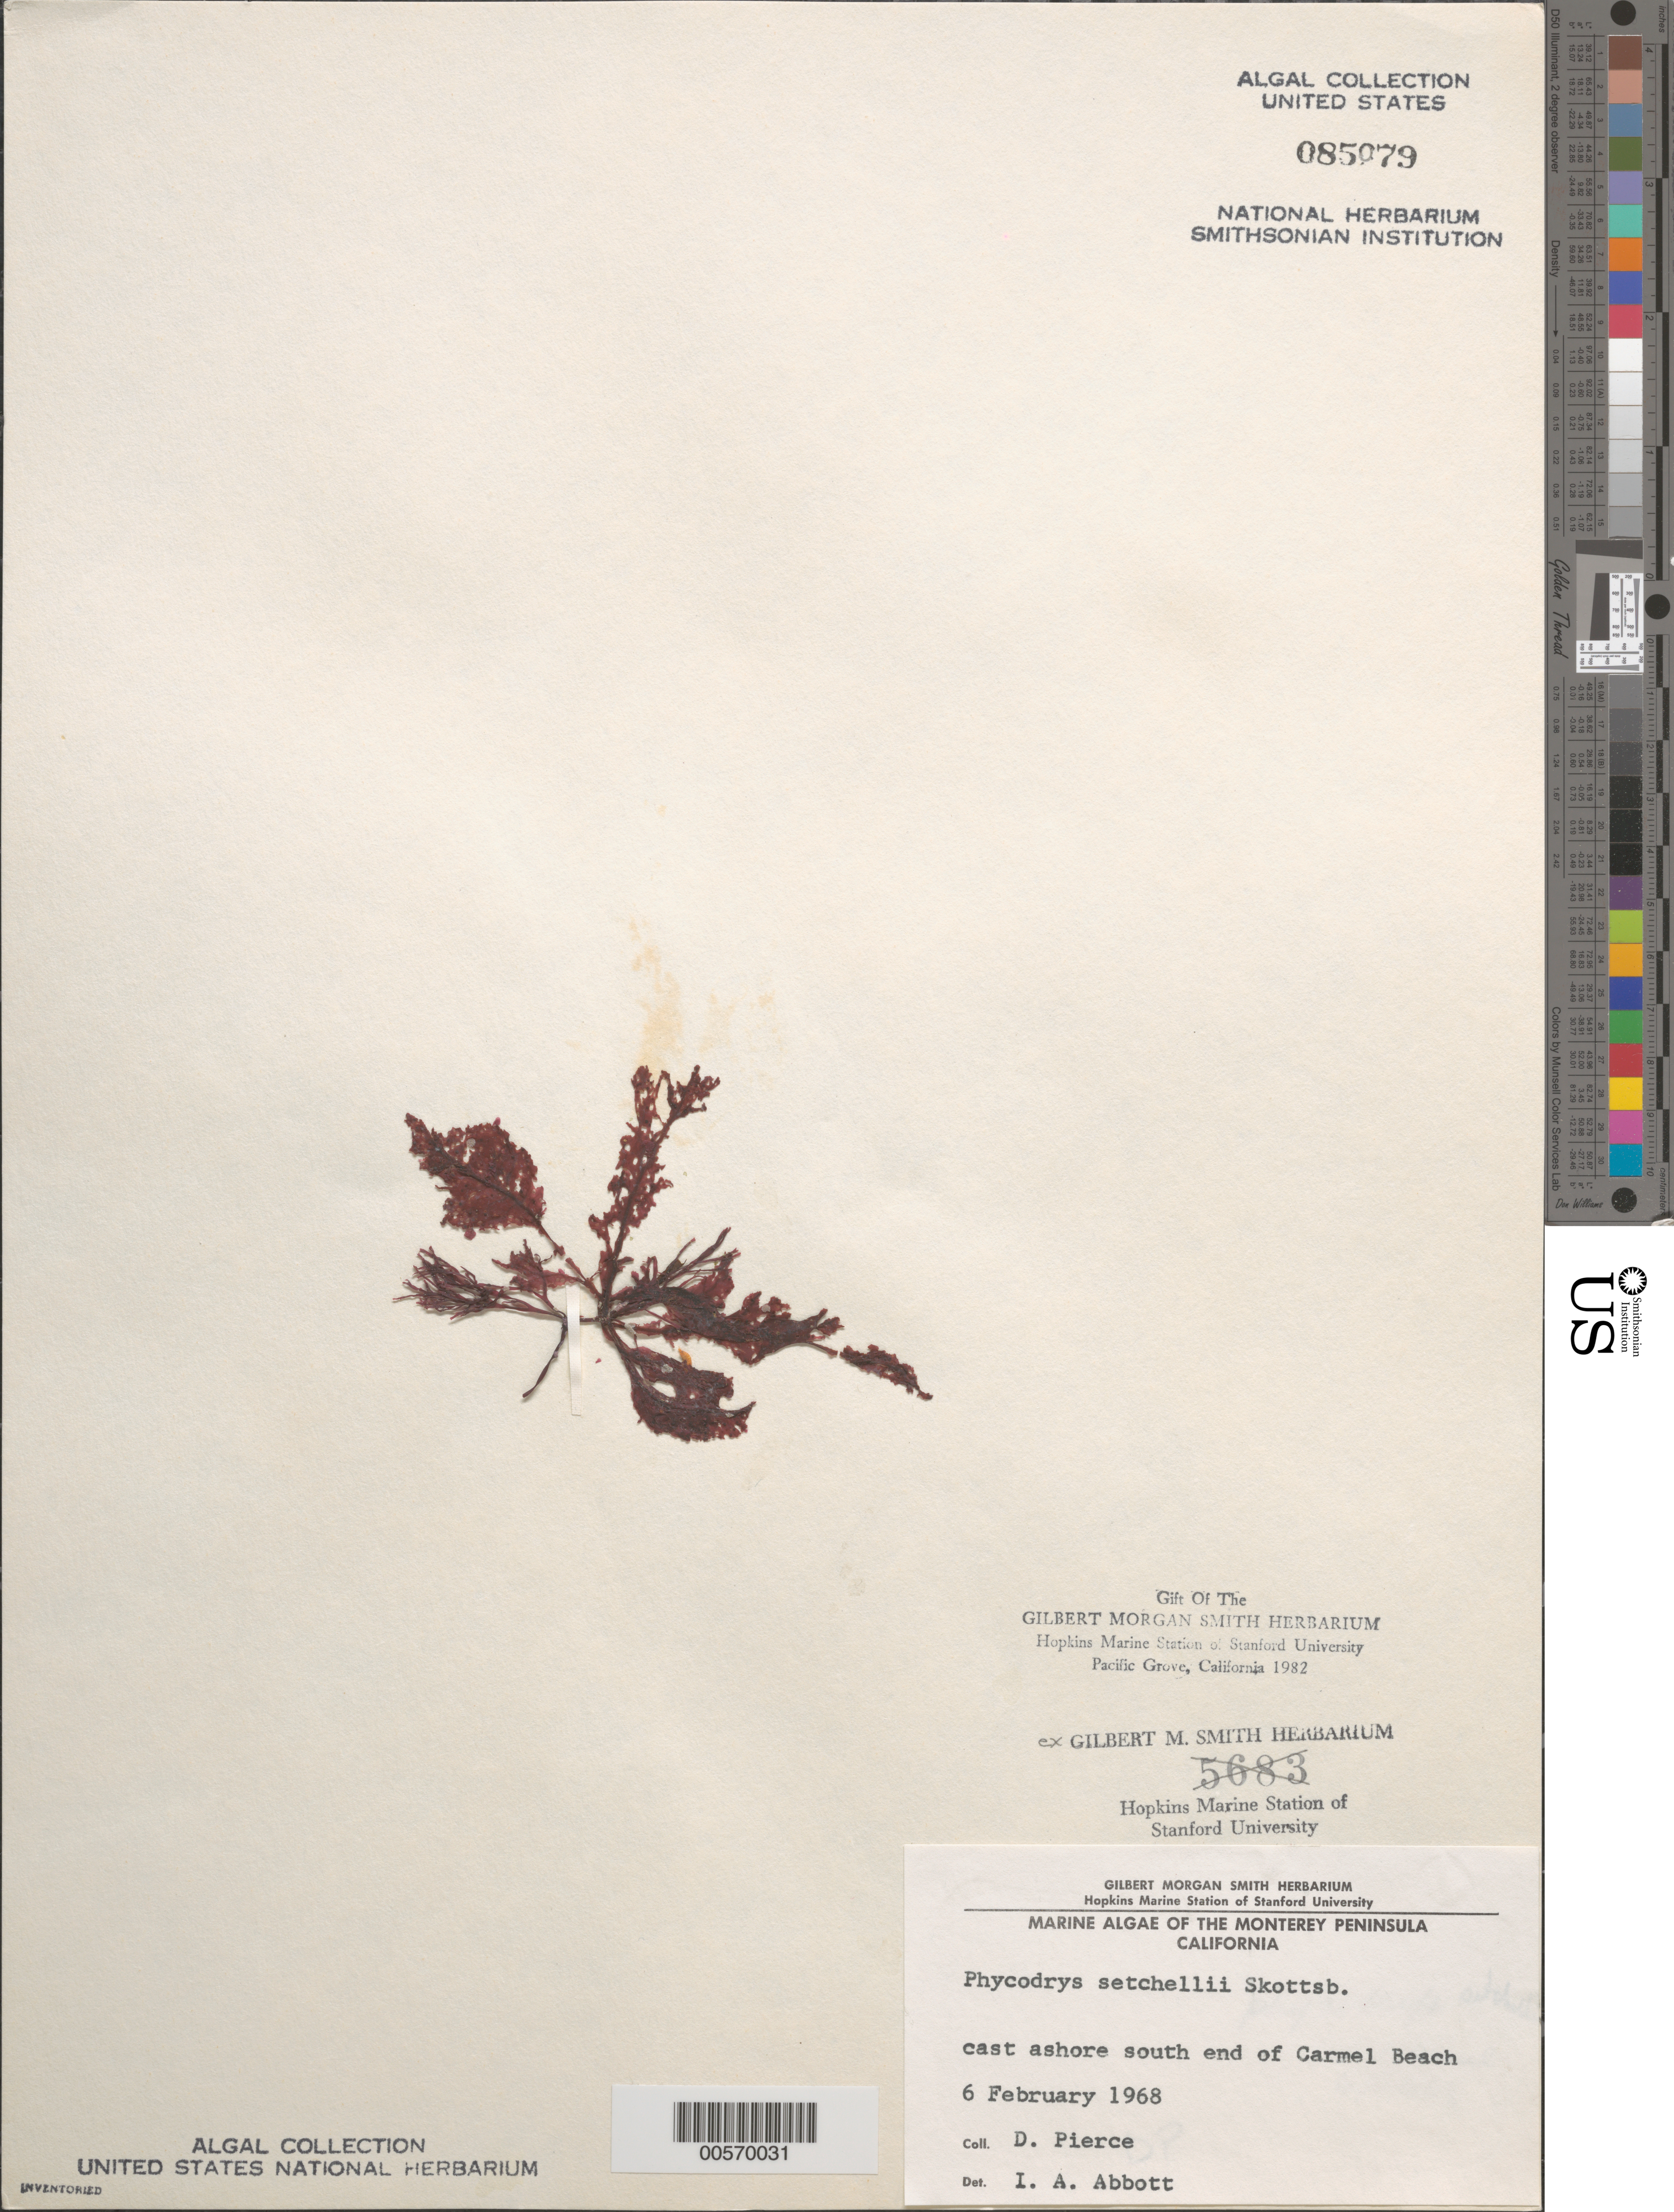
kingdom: Plantae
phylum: Rhodophyta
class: Florideophyceae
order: Ceramiales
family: Delesseriaceae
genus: Phycodrys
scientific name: Phycodrys setchellii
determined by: Abbott, Isabella A.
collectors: D. Pierce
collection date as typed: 06 Feb 1968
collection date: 1968-02-06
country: United States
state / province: California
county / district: Monterey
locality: Carmel Beach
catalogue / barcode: US 85079